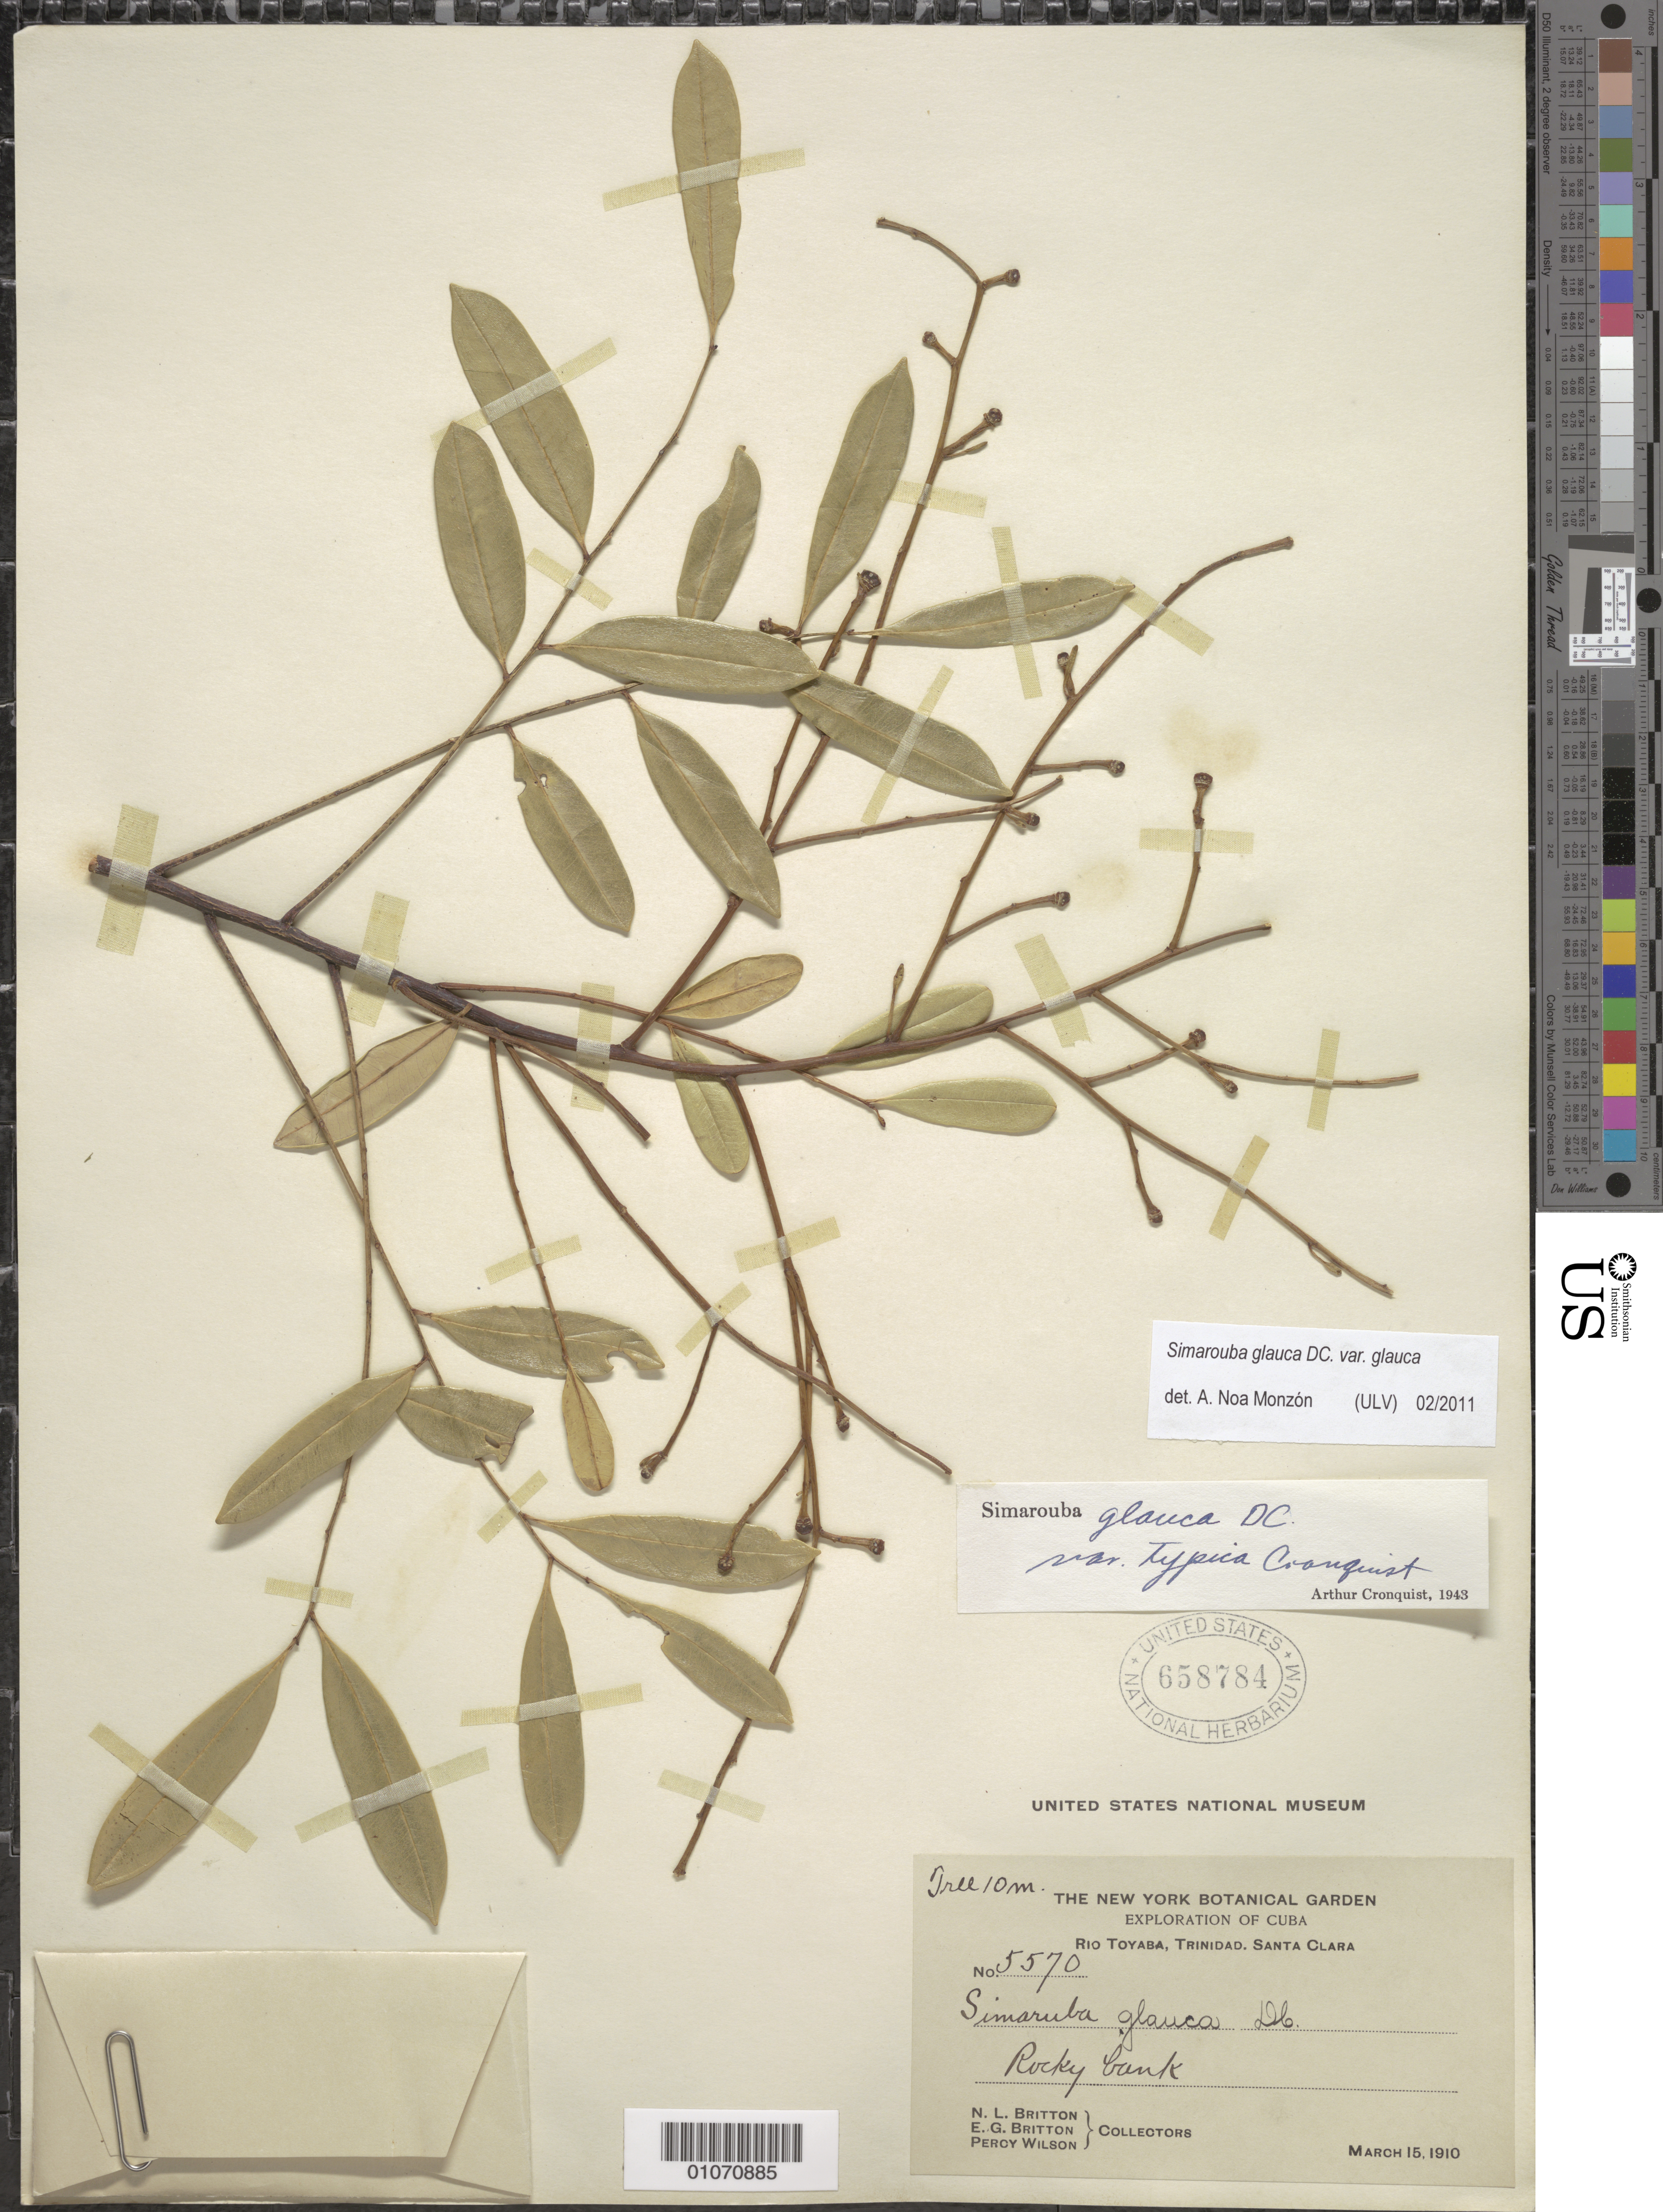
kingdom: Plantae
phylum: Tracheophyta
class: Magnoliopsida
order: Sapindales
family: Simaroubaceae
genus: Simarouba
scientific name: Simarouba glauca var. glauca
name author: DC.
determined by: Noa Monzón, A.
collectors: N. Britton, E. G. Britton & P. Wilson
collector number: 5570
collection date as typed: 15 Mar 1910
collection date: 1910-03-15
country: Cuba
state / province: Santa Clara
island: Cuba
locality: Río Toyaba, Trinidad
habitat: Rocky bank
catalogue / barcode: US 658784